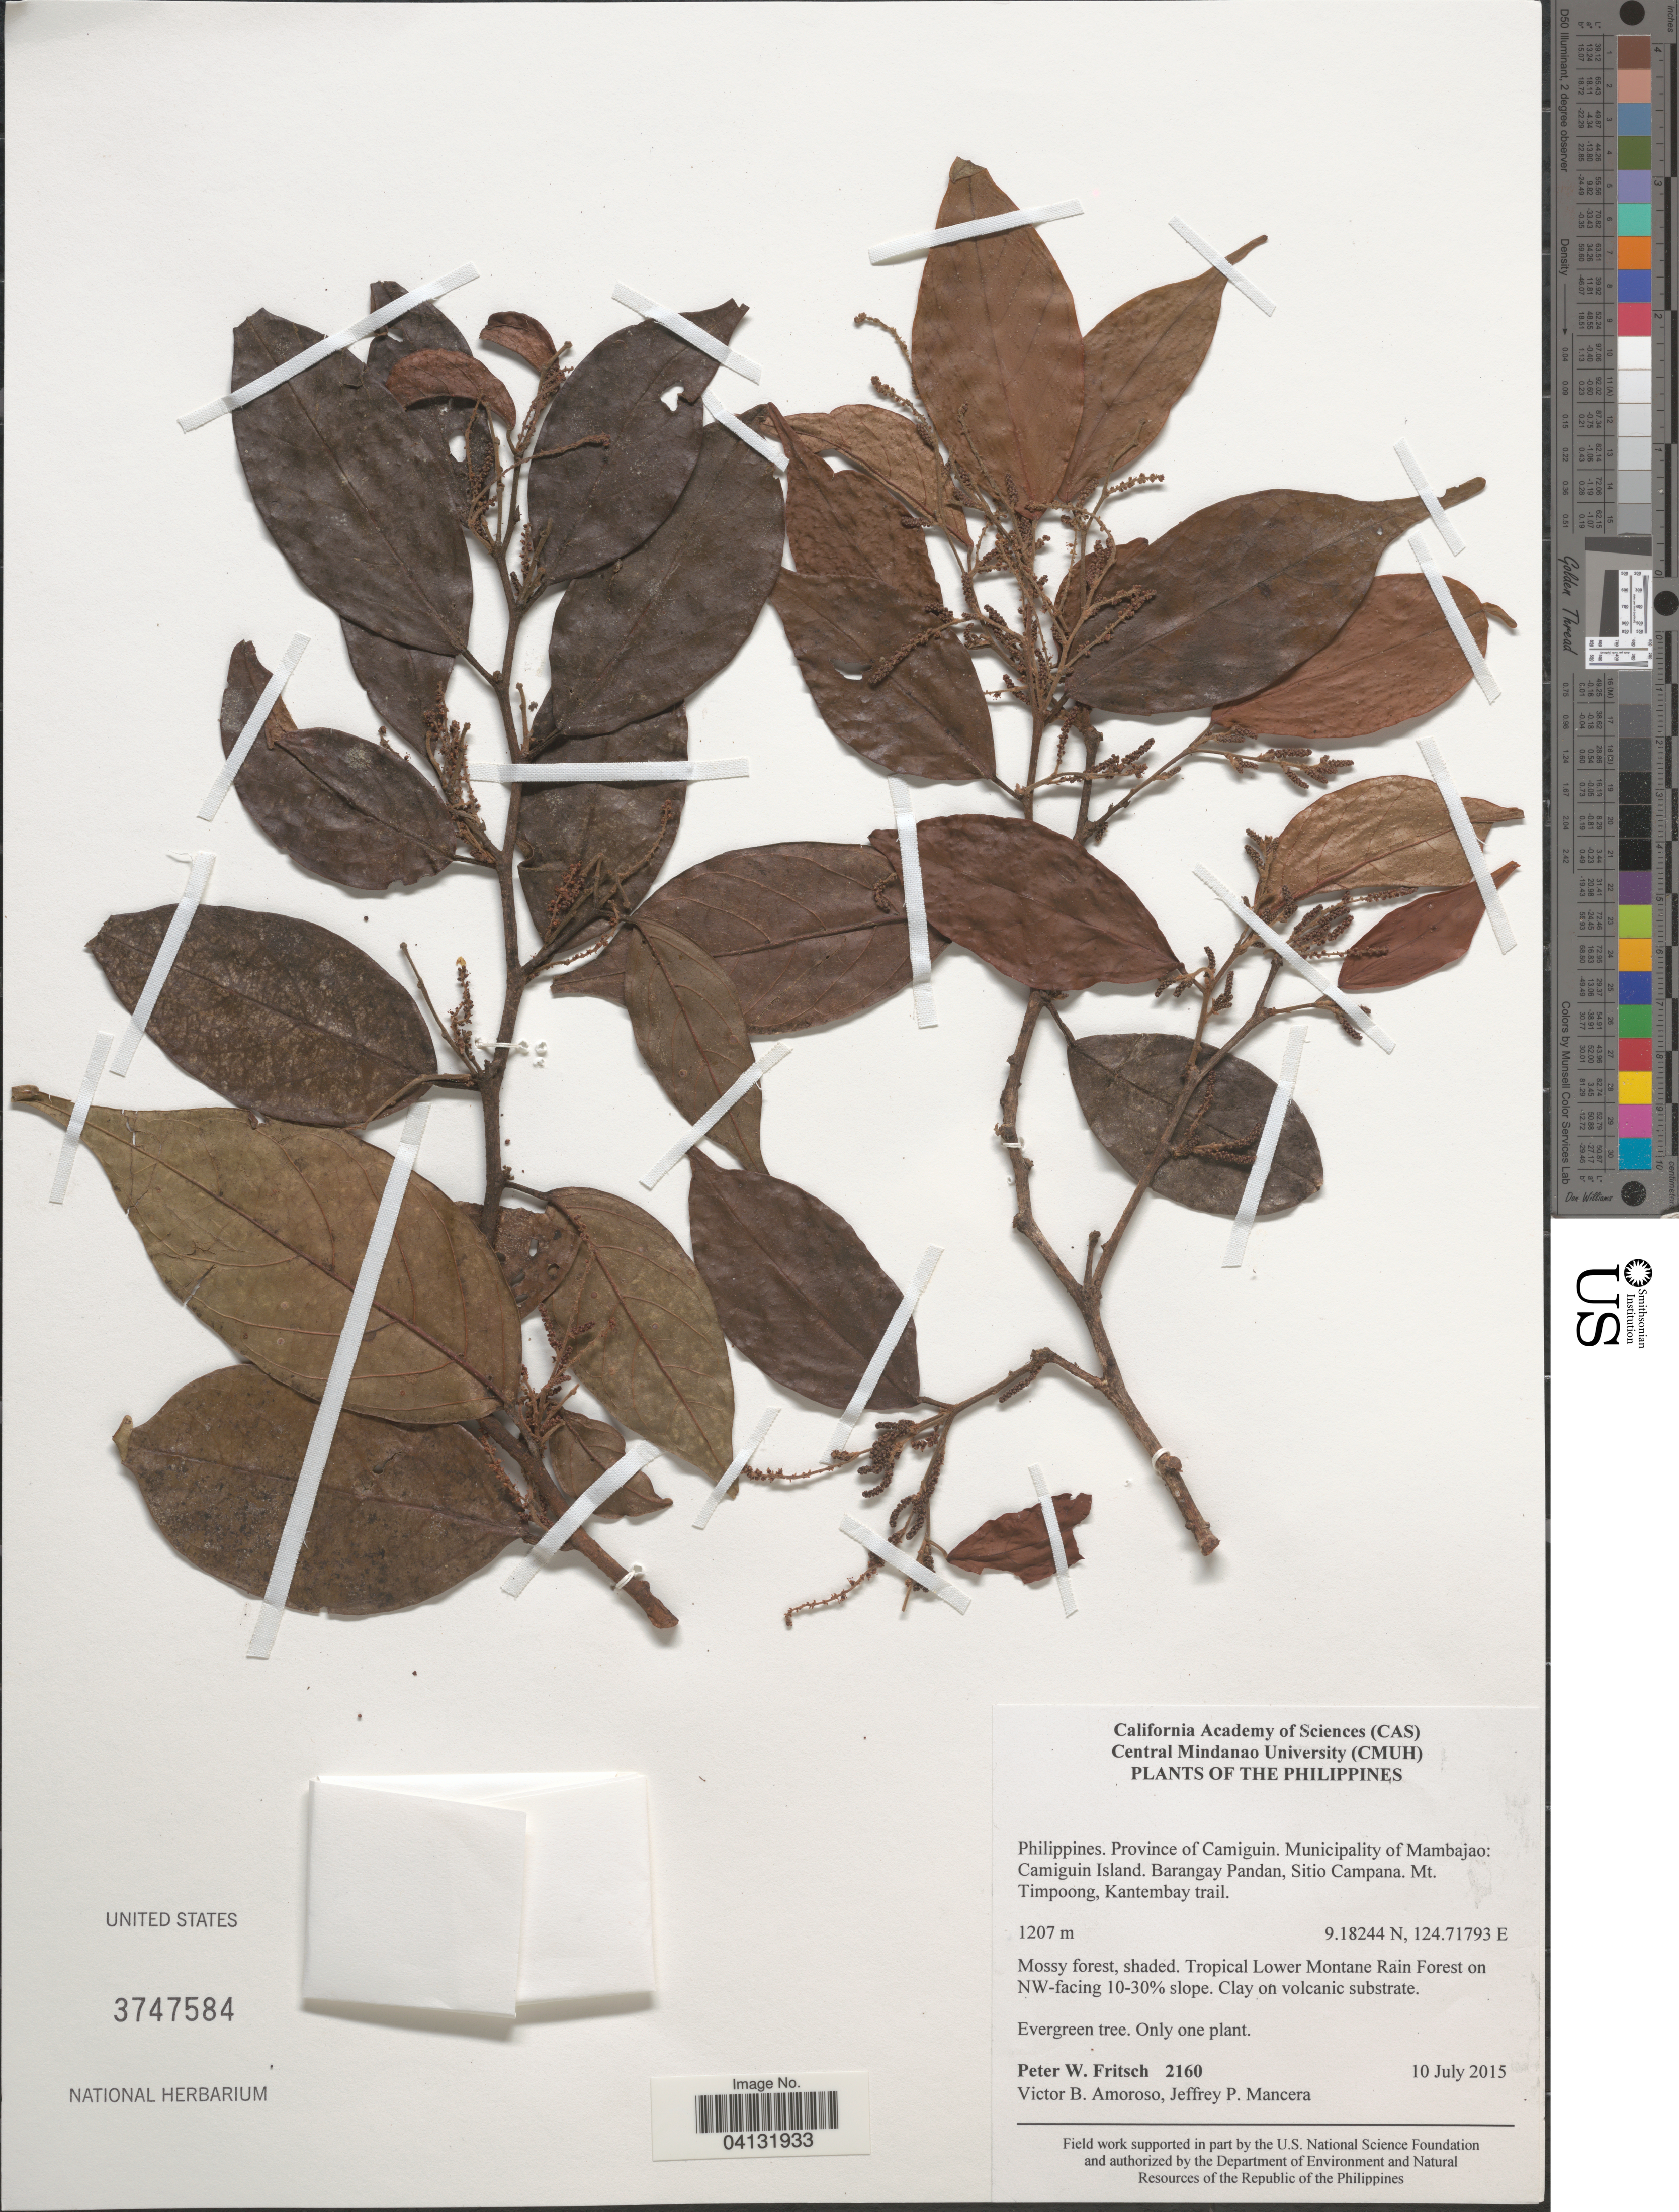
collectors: P. W. Fritsch, V. Amoroso & J. Mancera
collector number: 2160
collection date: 2015-07-10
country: Philippines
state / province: Northern Mindanao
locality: Province of Camiguin. Municipality of Mambajao: Camiguin Island. Barangay Pandan, Sitio Campana. Mt. Timpoong, Kantembay trail. Tropical Lower Montane Rain Forest on NW-facing 10-30% slope.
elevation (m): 1207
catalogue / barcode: US 3747584